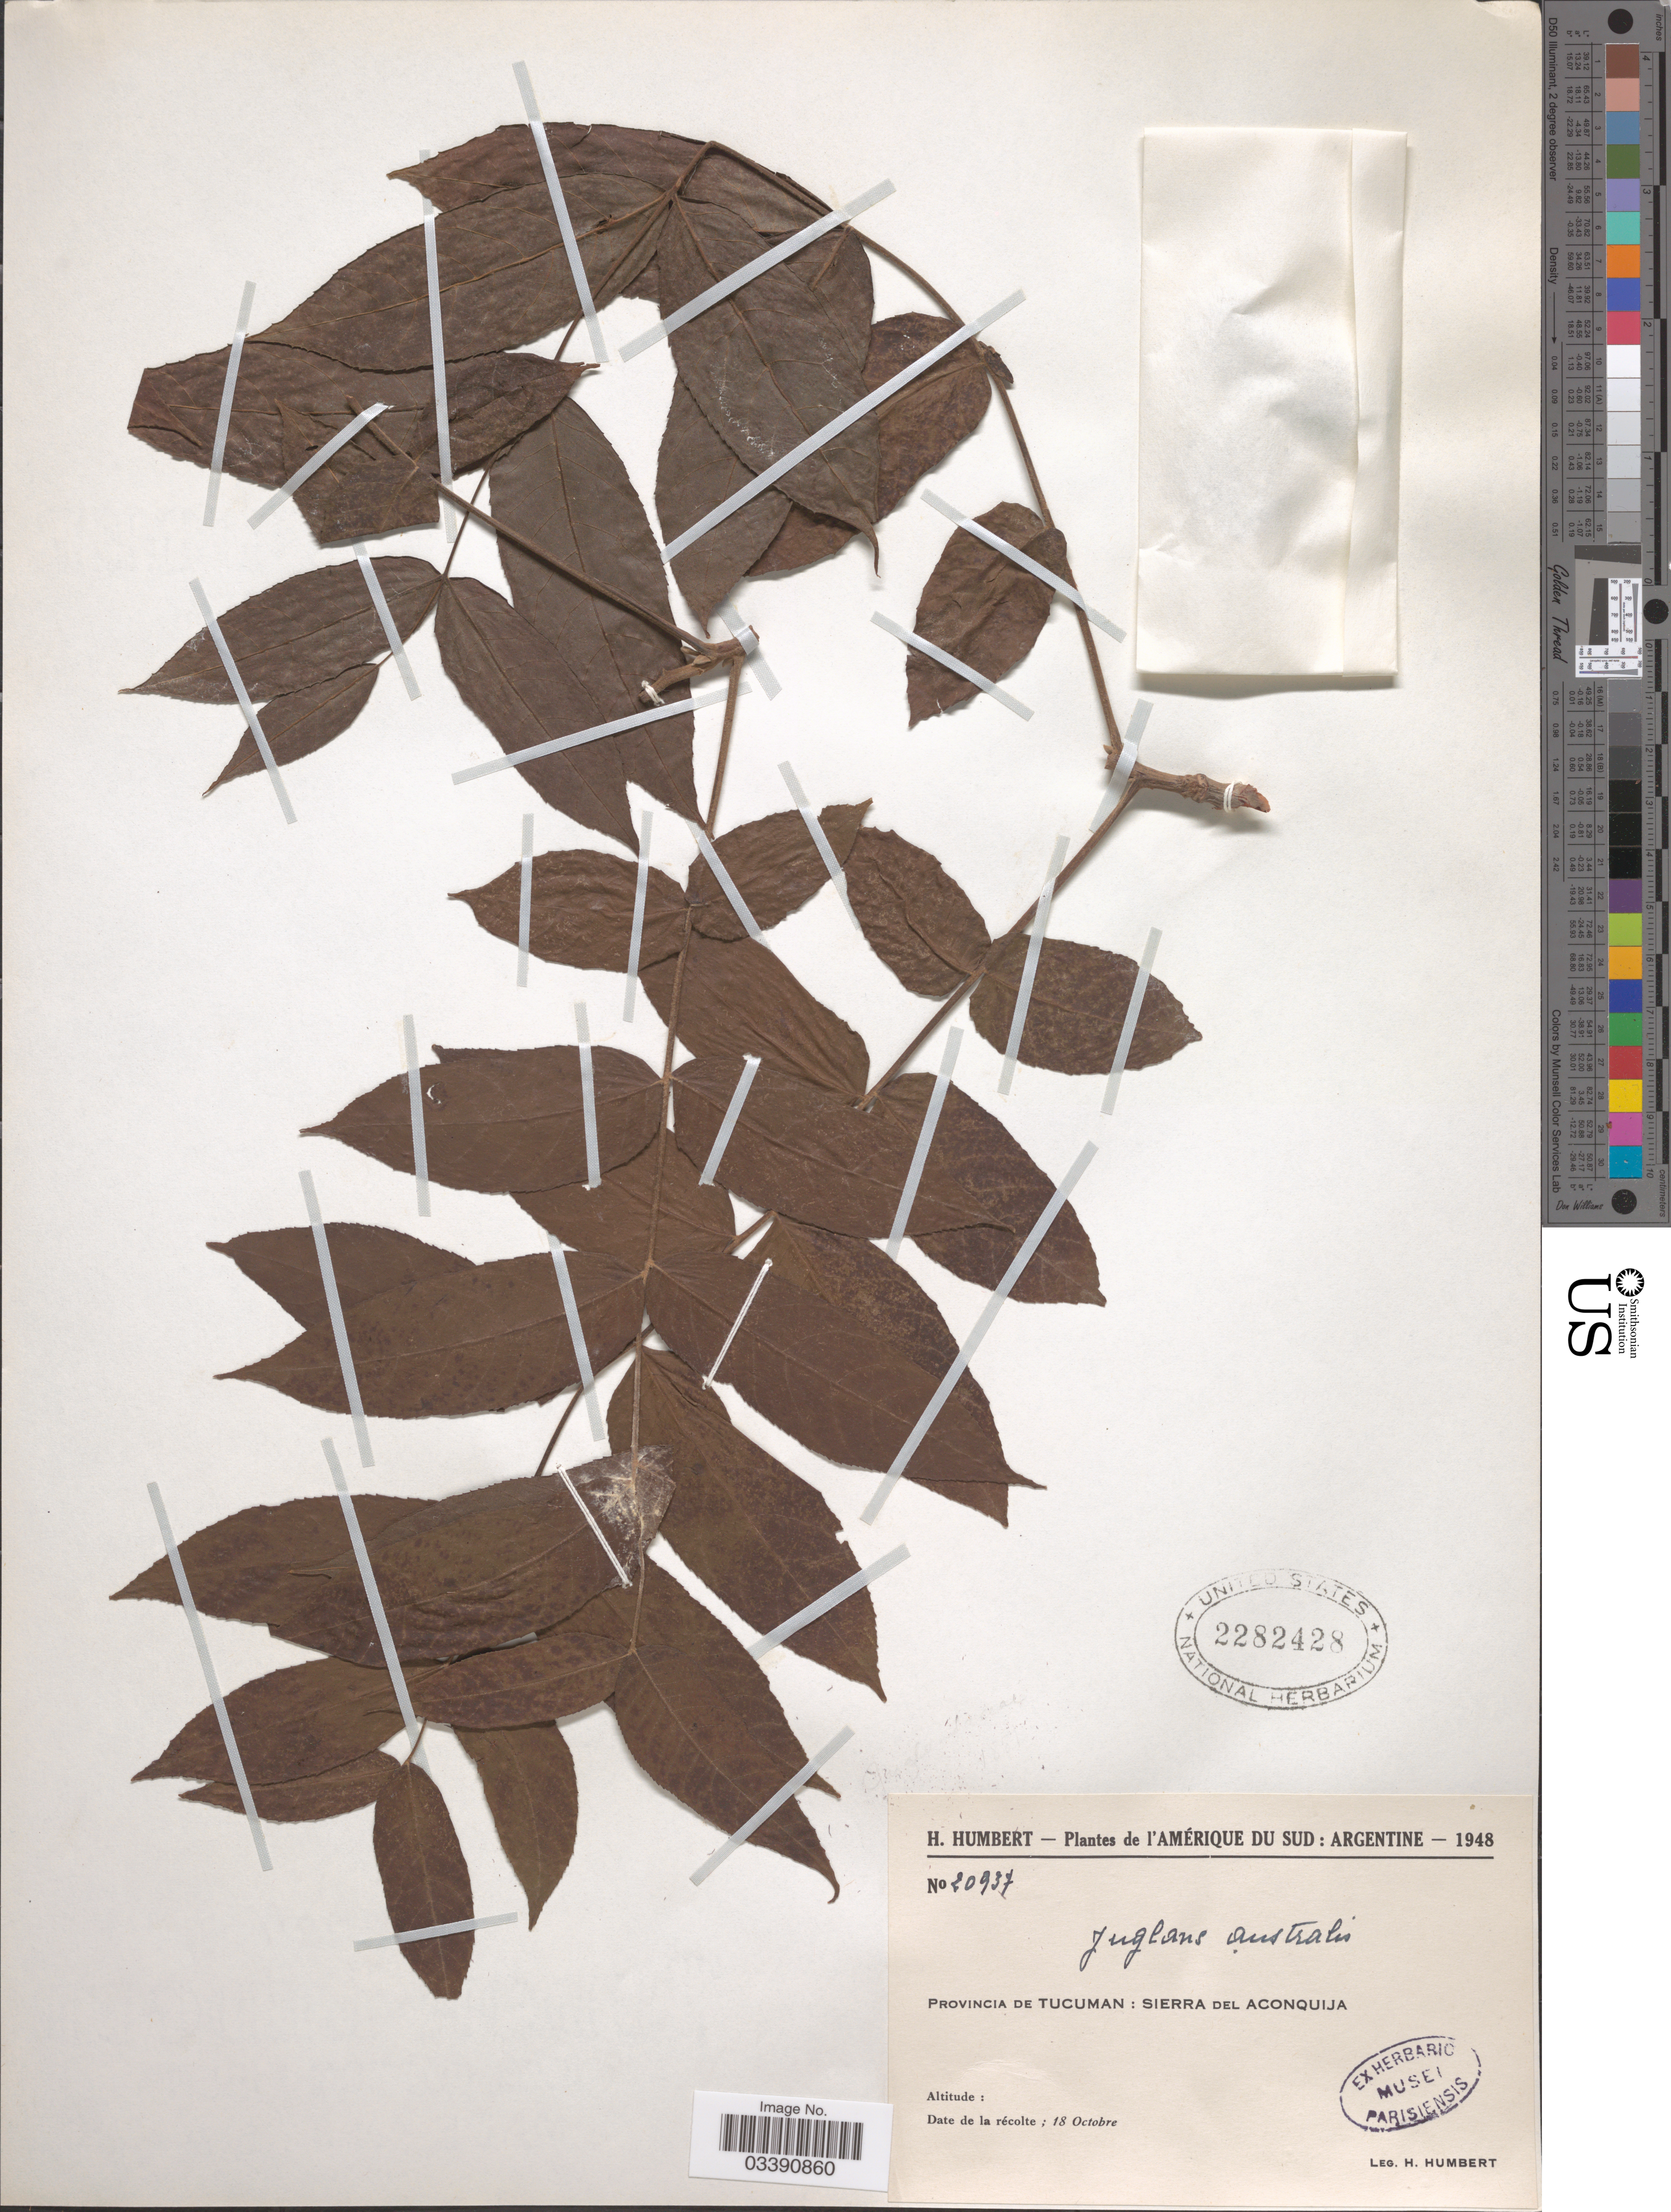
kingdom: Plantae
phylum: Tracheophyta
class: Magnoliopsida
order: Fagales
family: Juglandaceae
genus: Juglans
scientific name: Juglans australis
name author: Griseb.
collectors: H. Humbert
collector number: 20937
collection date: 1948-10-18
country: Argentina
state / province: Tucuman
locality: Sierra del Aconquija.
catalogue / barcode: US 2282428